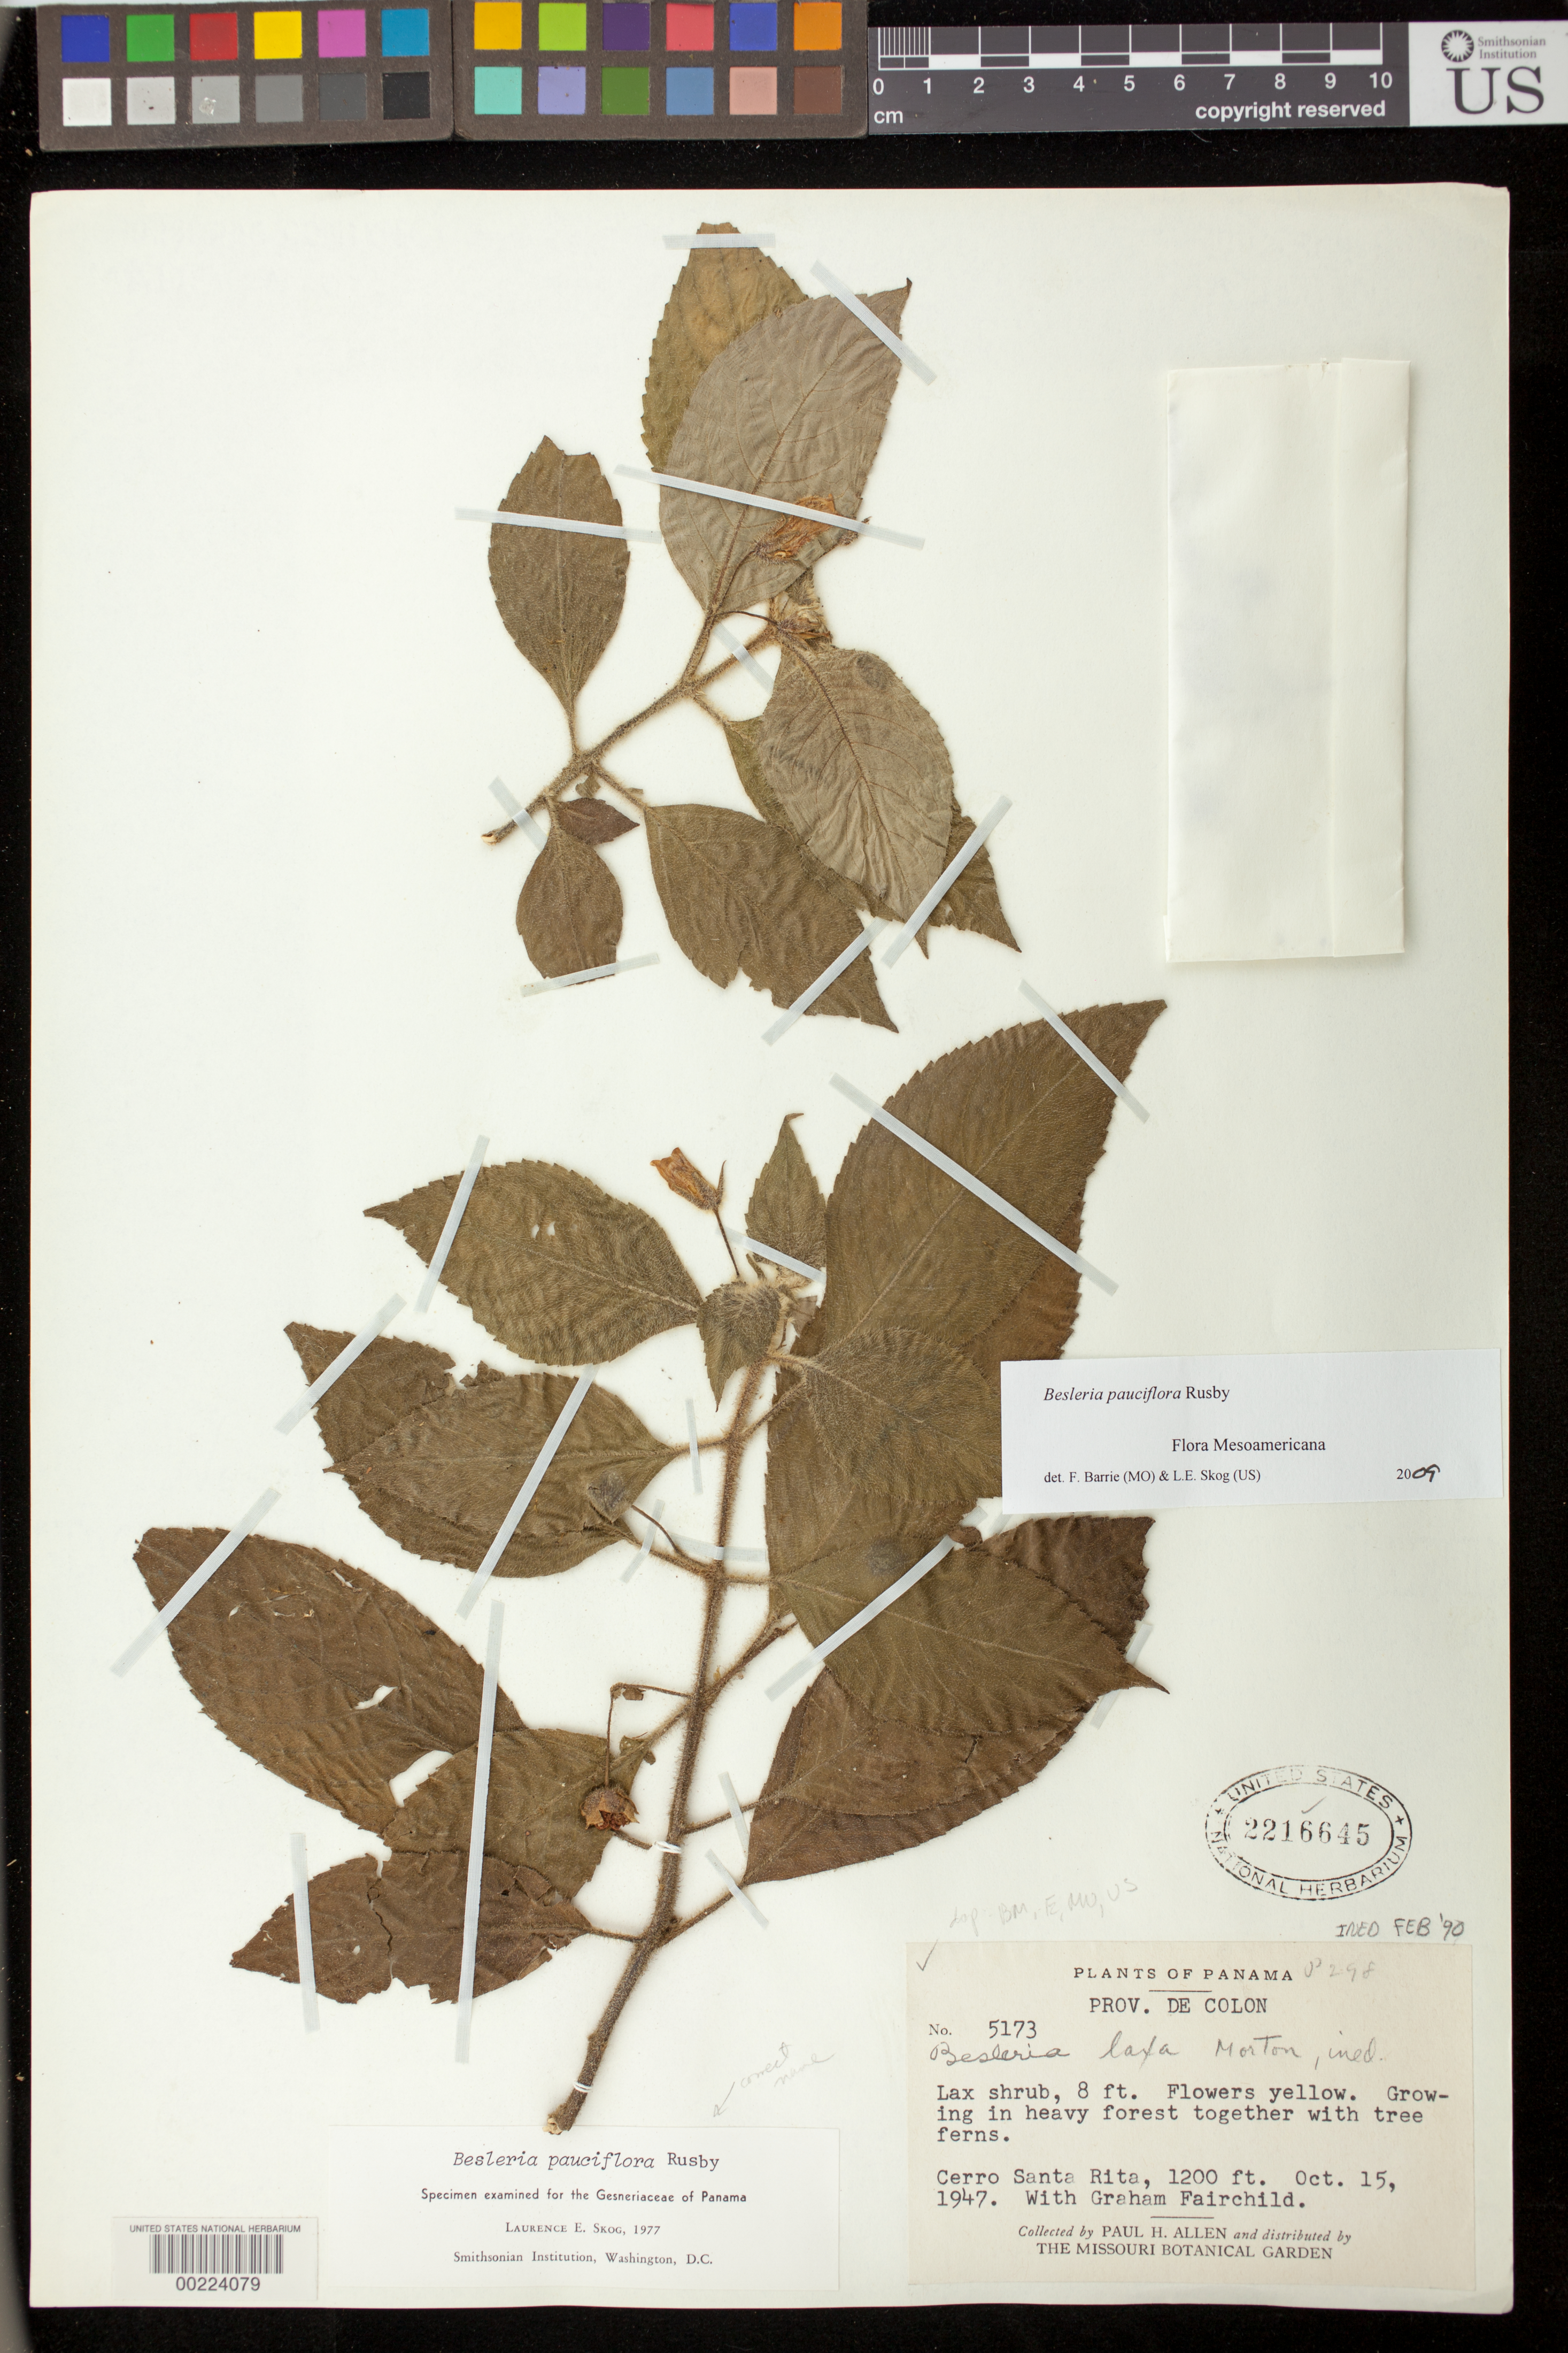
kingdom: Plantae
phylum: Tracheophyta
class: Magnoliopsida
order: Lamiales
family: Gesneriaceae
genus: Besleria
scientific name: Besleria pauciflora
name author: Rusby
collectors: P. H. Allen & G. Fairchild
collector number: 5173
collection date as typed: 15 Oct 1947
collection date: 1947-10-15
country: Panama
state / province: Colón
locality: Cerro Santa Rita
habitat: Growing in heavy forest together with tree ferns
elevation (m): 366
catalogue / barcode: US 2216645